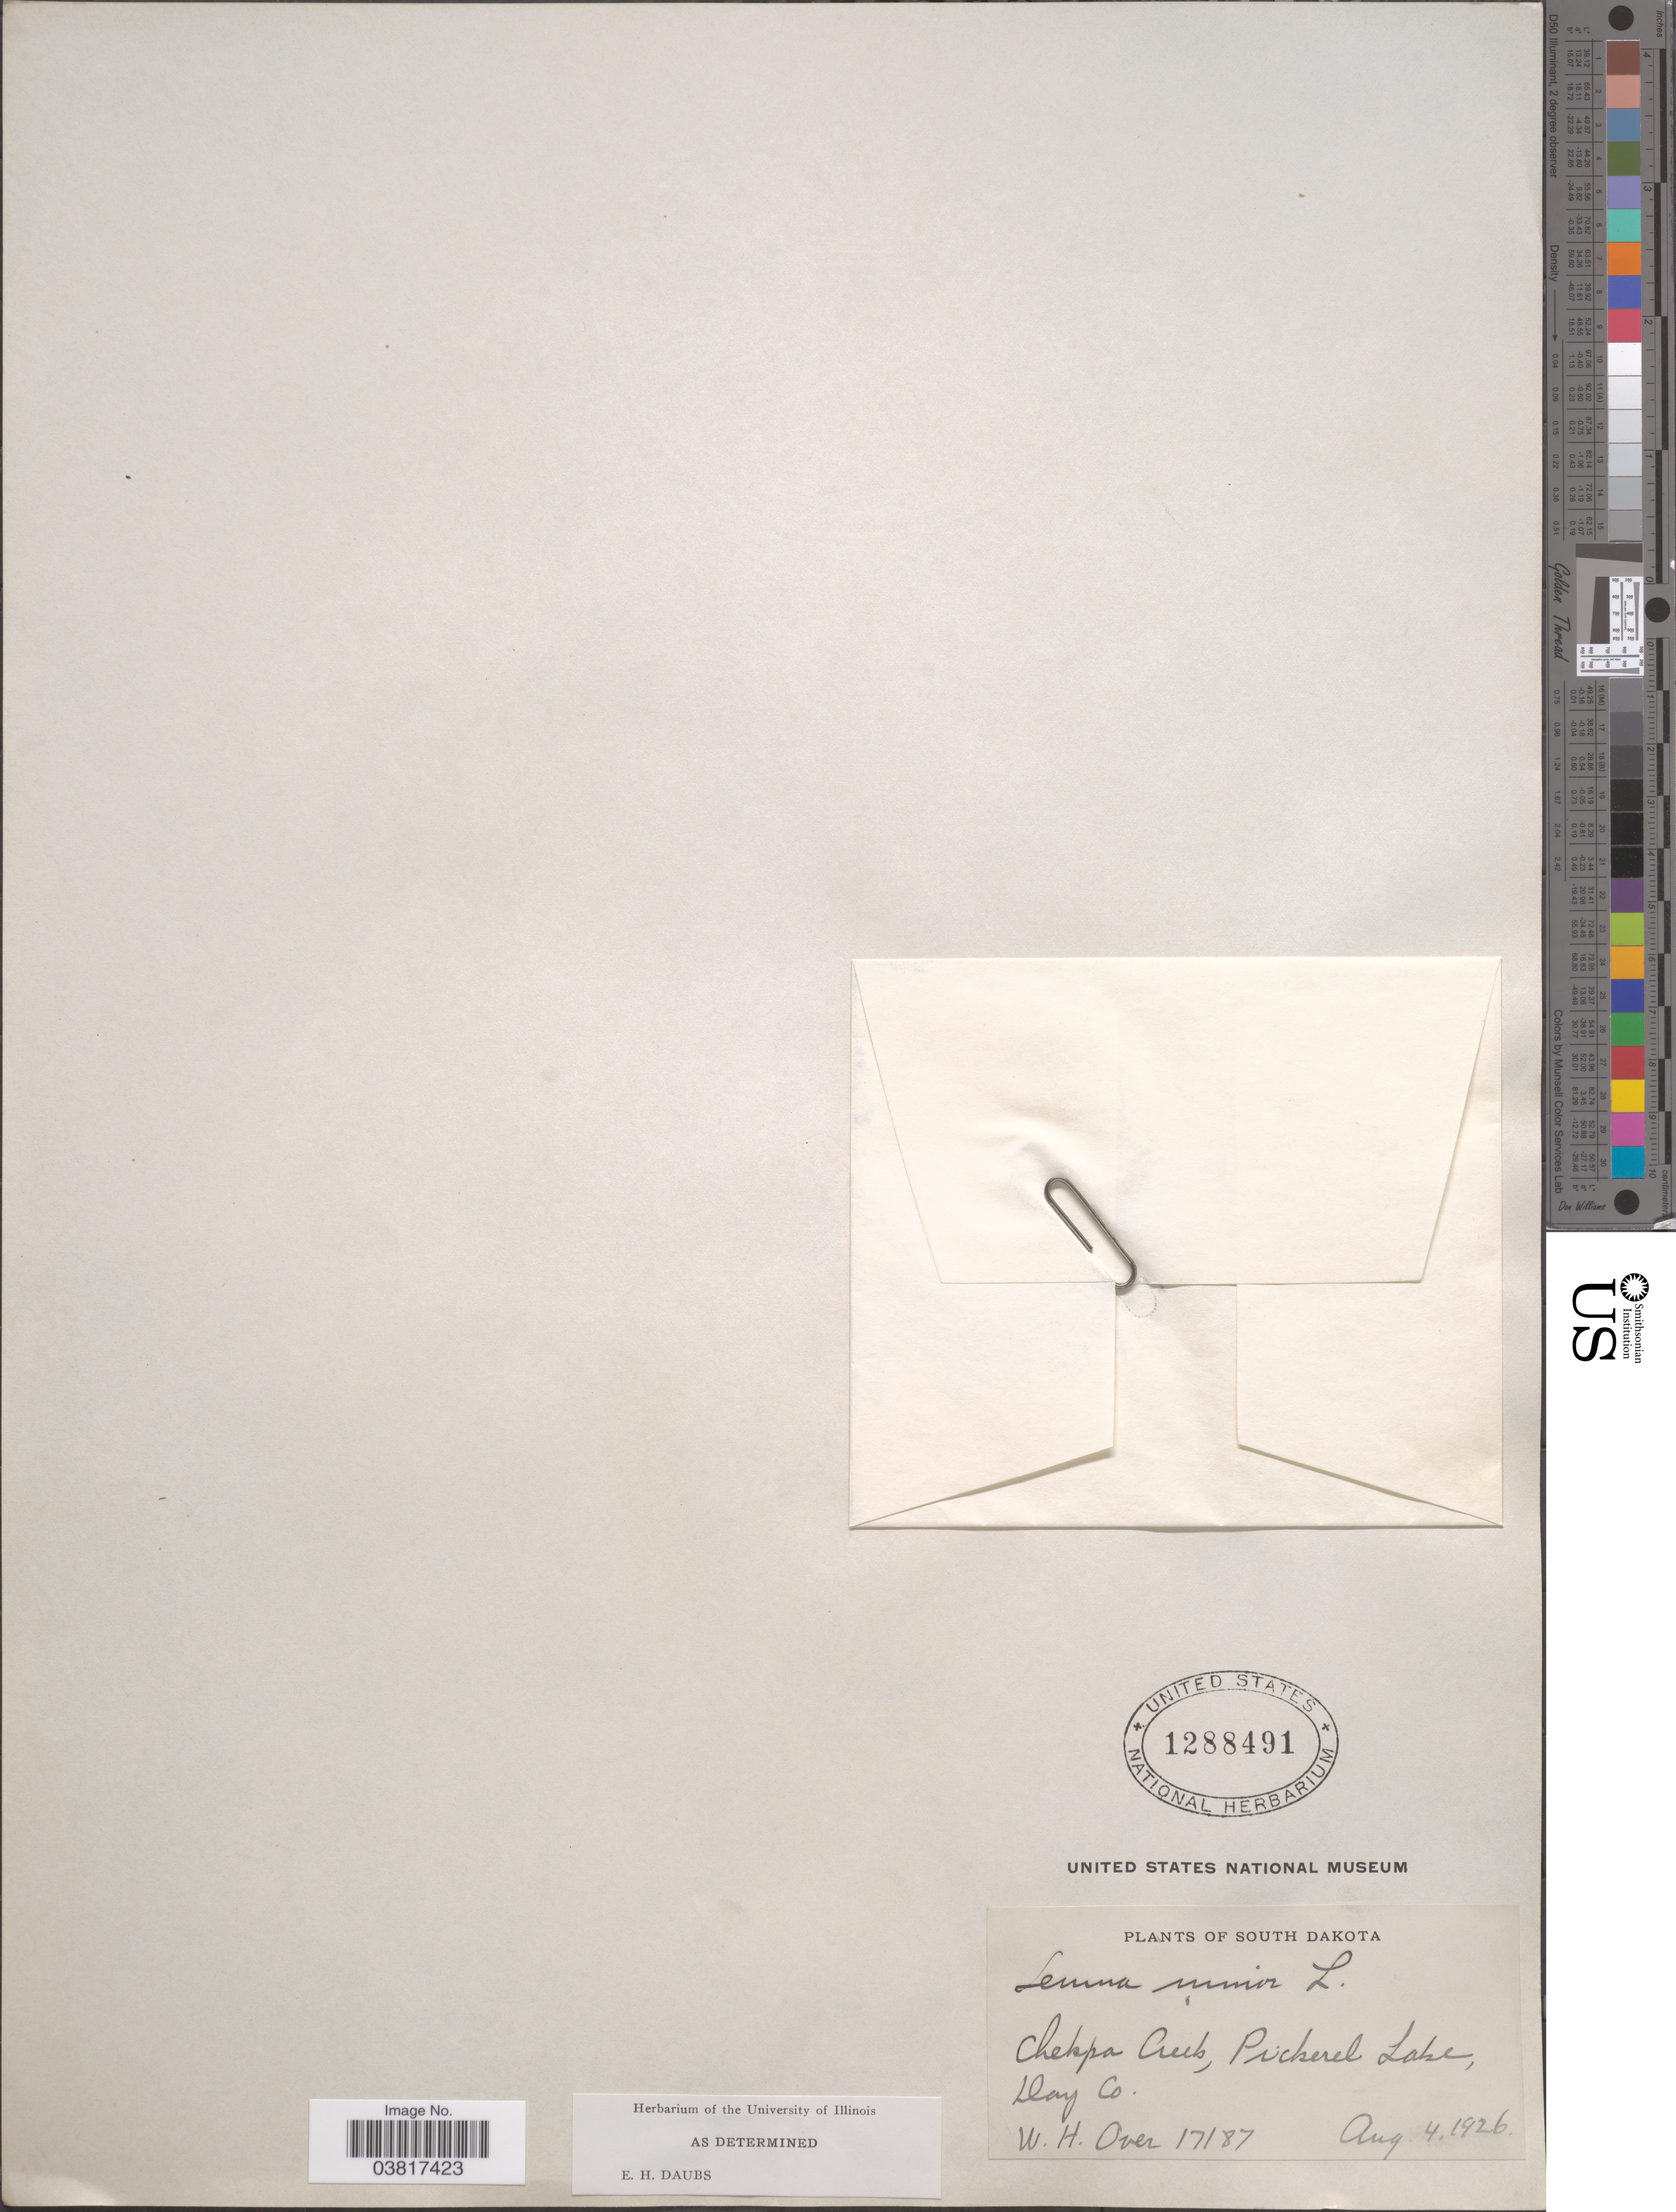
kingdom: Plantae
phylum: Tracheophyta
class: Liliopsida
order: Alismatales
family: Araceae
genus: Lemna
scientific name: Lemna minor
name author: L.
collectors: W. Over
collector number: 17187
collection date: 1926-08-04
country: United States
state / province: South Dakota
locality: Chekpa Creek, Pickerel Lake, Day Co.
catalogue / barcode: US 1288491